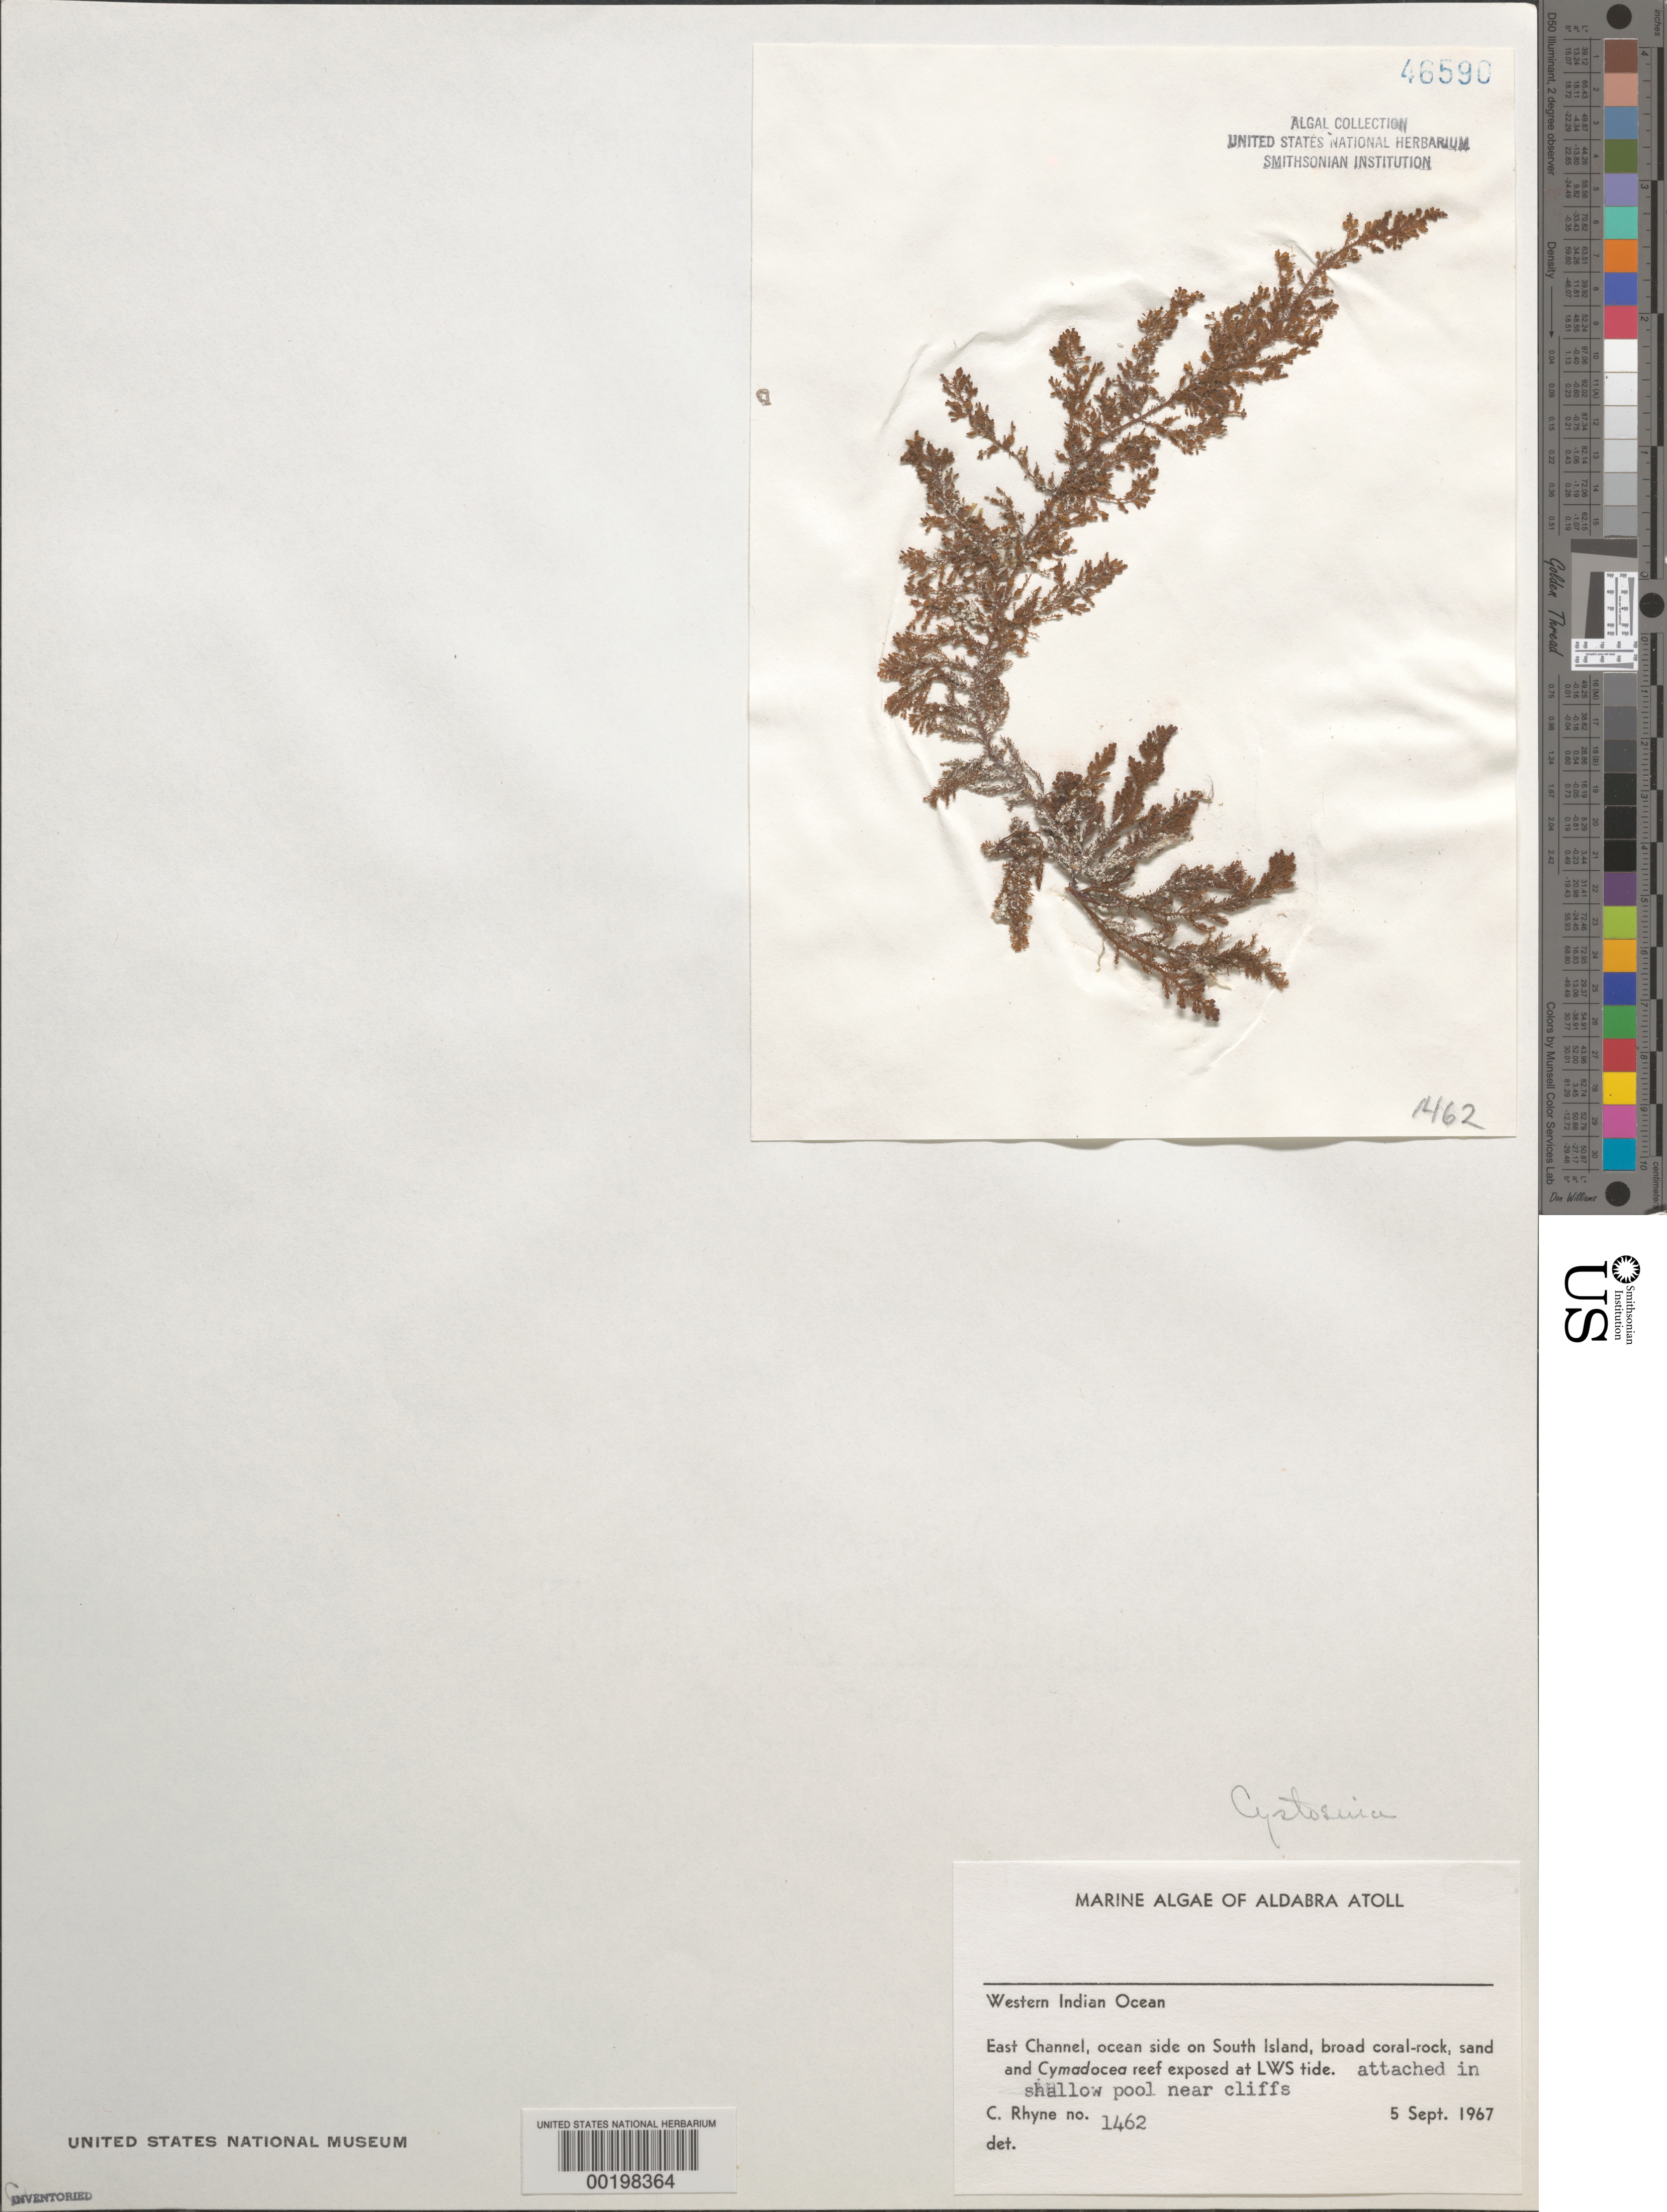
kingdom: Chromista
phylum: Ochrophyta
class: Phaeophyceae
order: Fucales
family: Sargassaceae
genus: Cystoseira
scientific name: Cystoseira sp.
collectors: C. Rhyne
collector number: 1462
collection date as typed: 05 Sep 1941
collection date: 1941-09-05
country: Seychelles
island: Aldabra Atoll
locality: East Channel, South Islet.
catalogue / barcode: US 46590